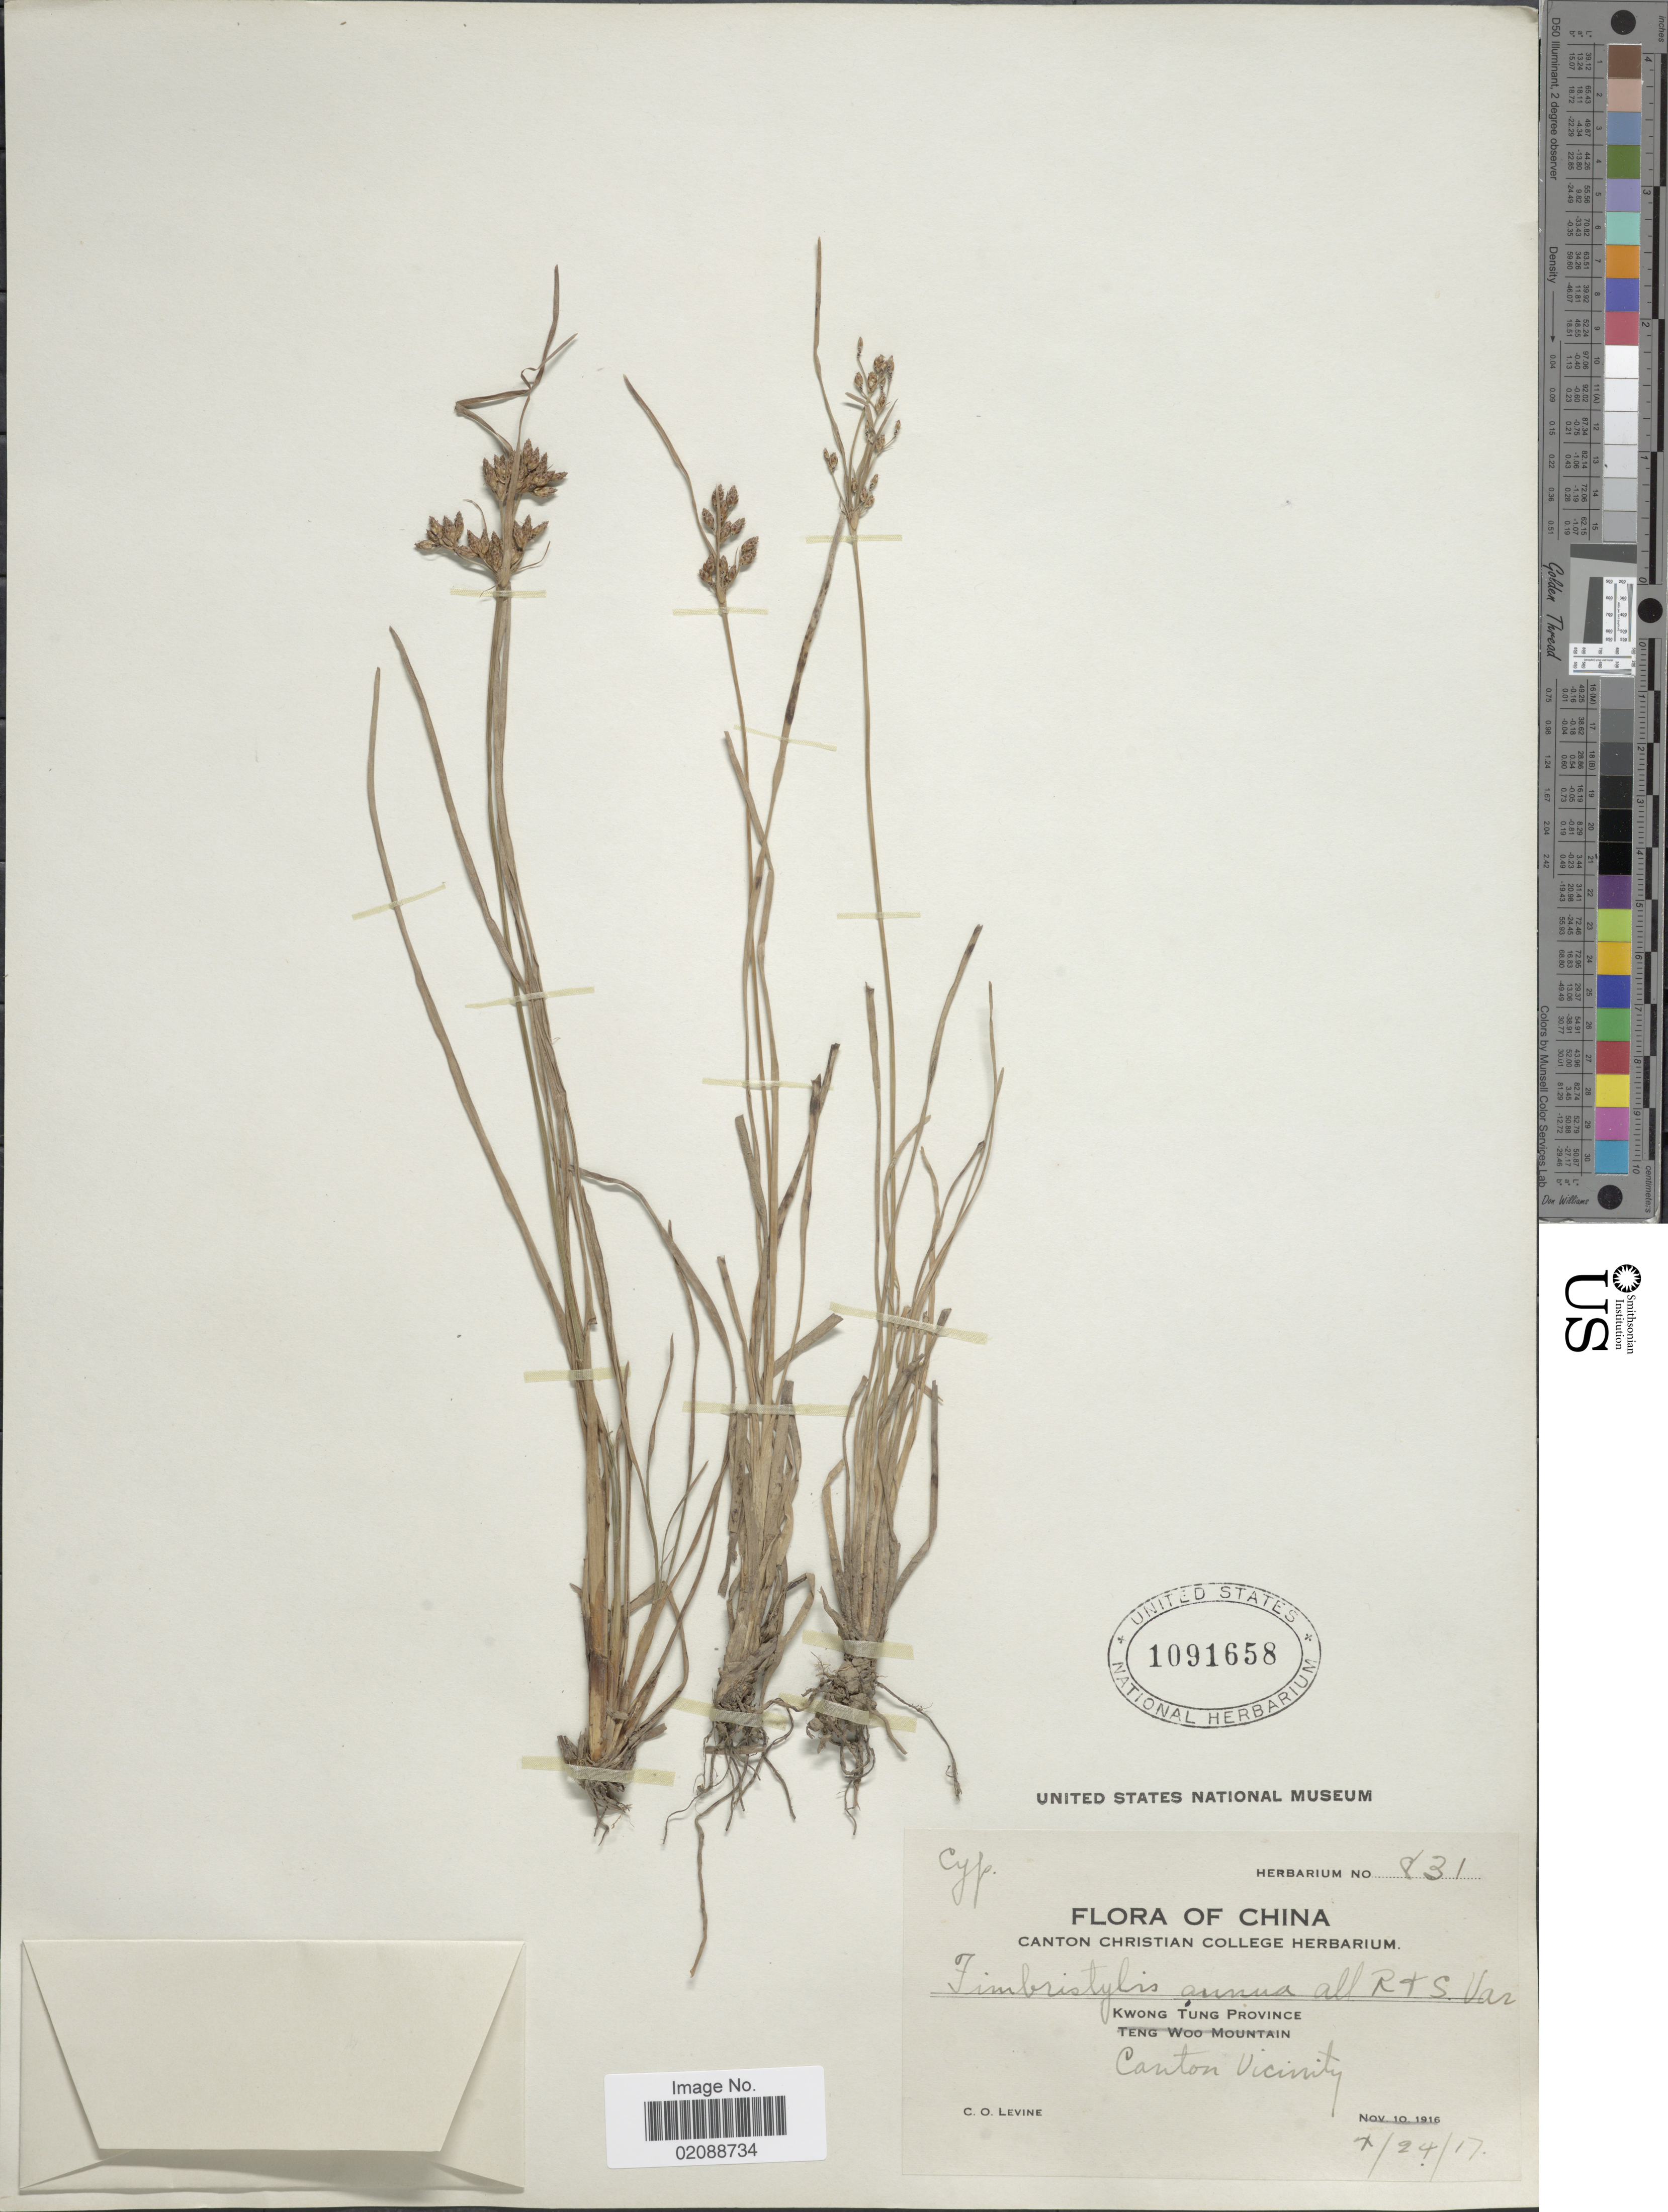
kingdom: Plantae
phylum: Tracheophyta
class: Liliopsida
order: Poales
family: Cyperaceae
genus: Fimbristylis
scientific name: Fimbristylis annua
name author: (All.) Roem. & Schult.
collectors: C. O. Levine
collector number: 831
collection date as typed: Transcribed d/m/y: 24/10/17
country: China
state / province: Guangdong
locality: Kwong Tung Province, Canton Vicinity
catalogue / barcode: US 1091658